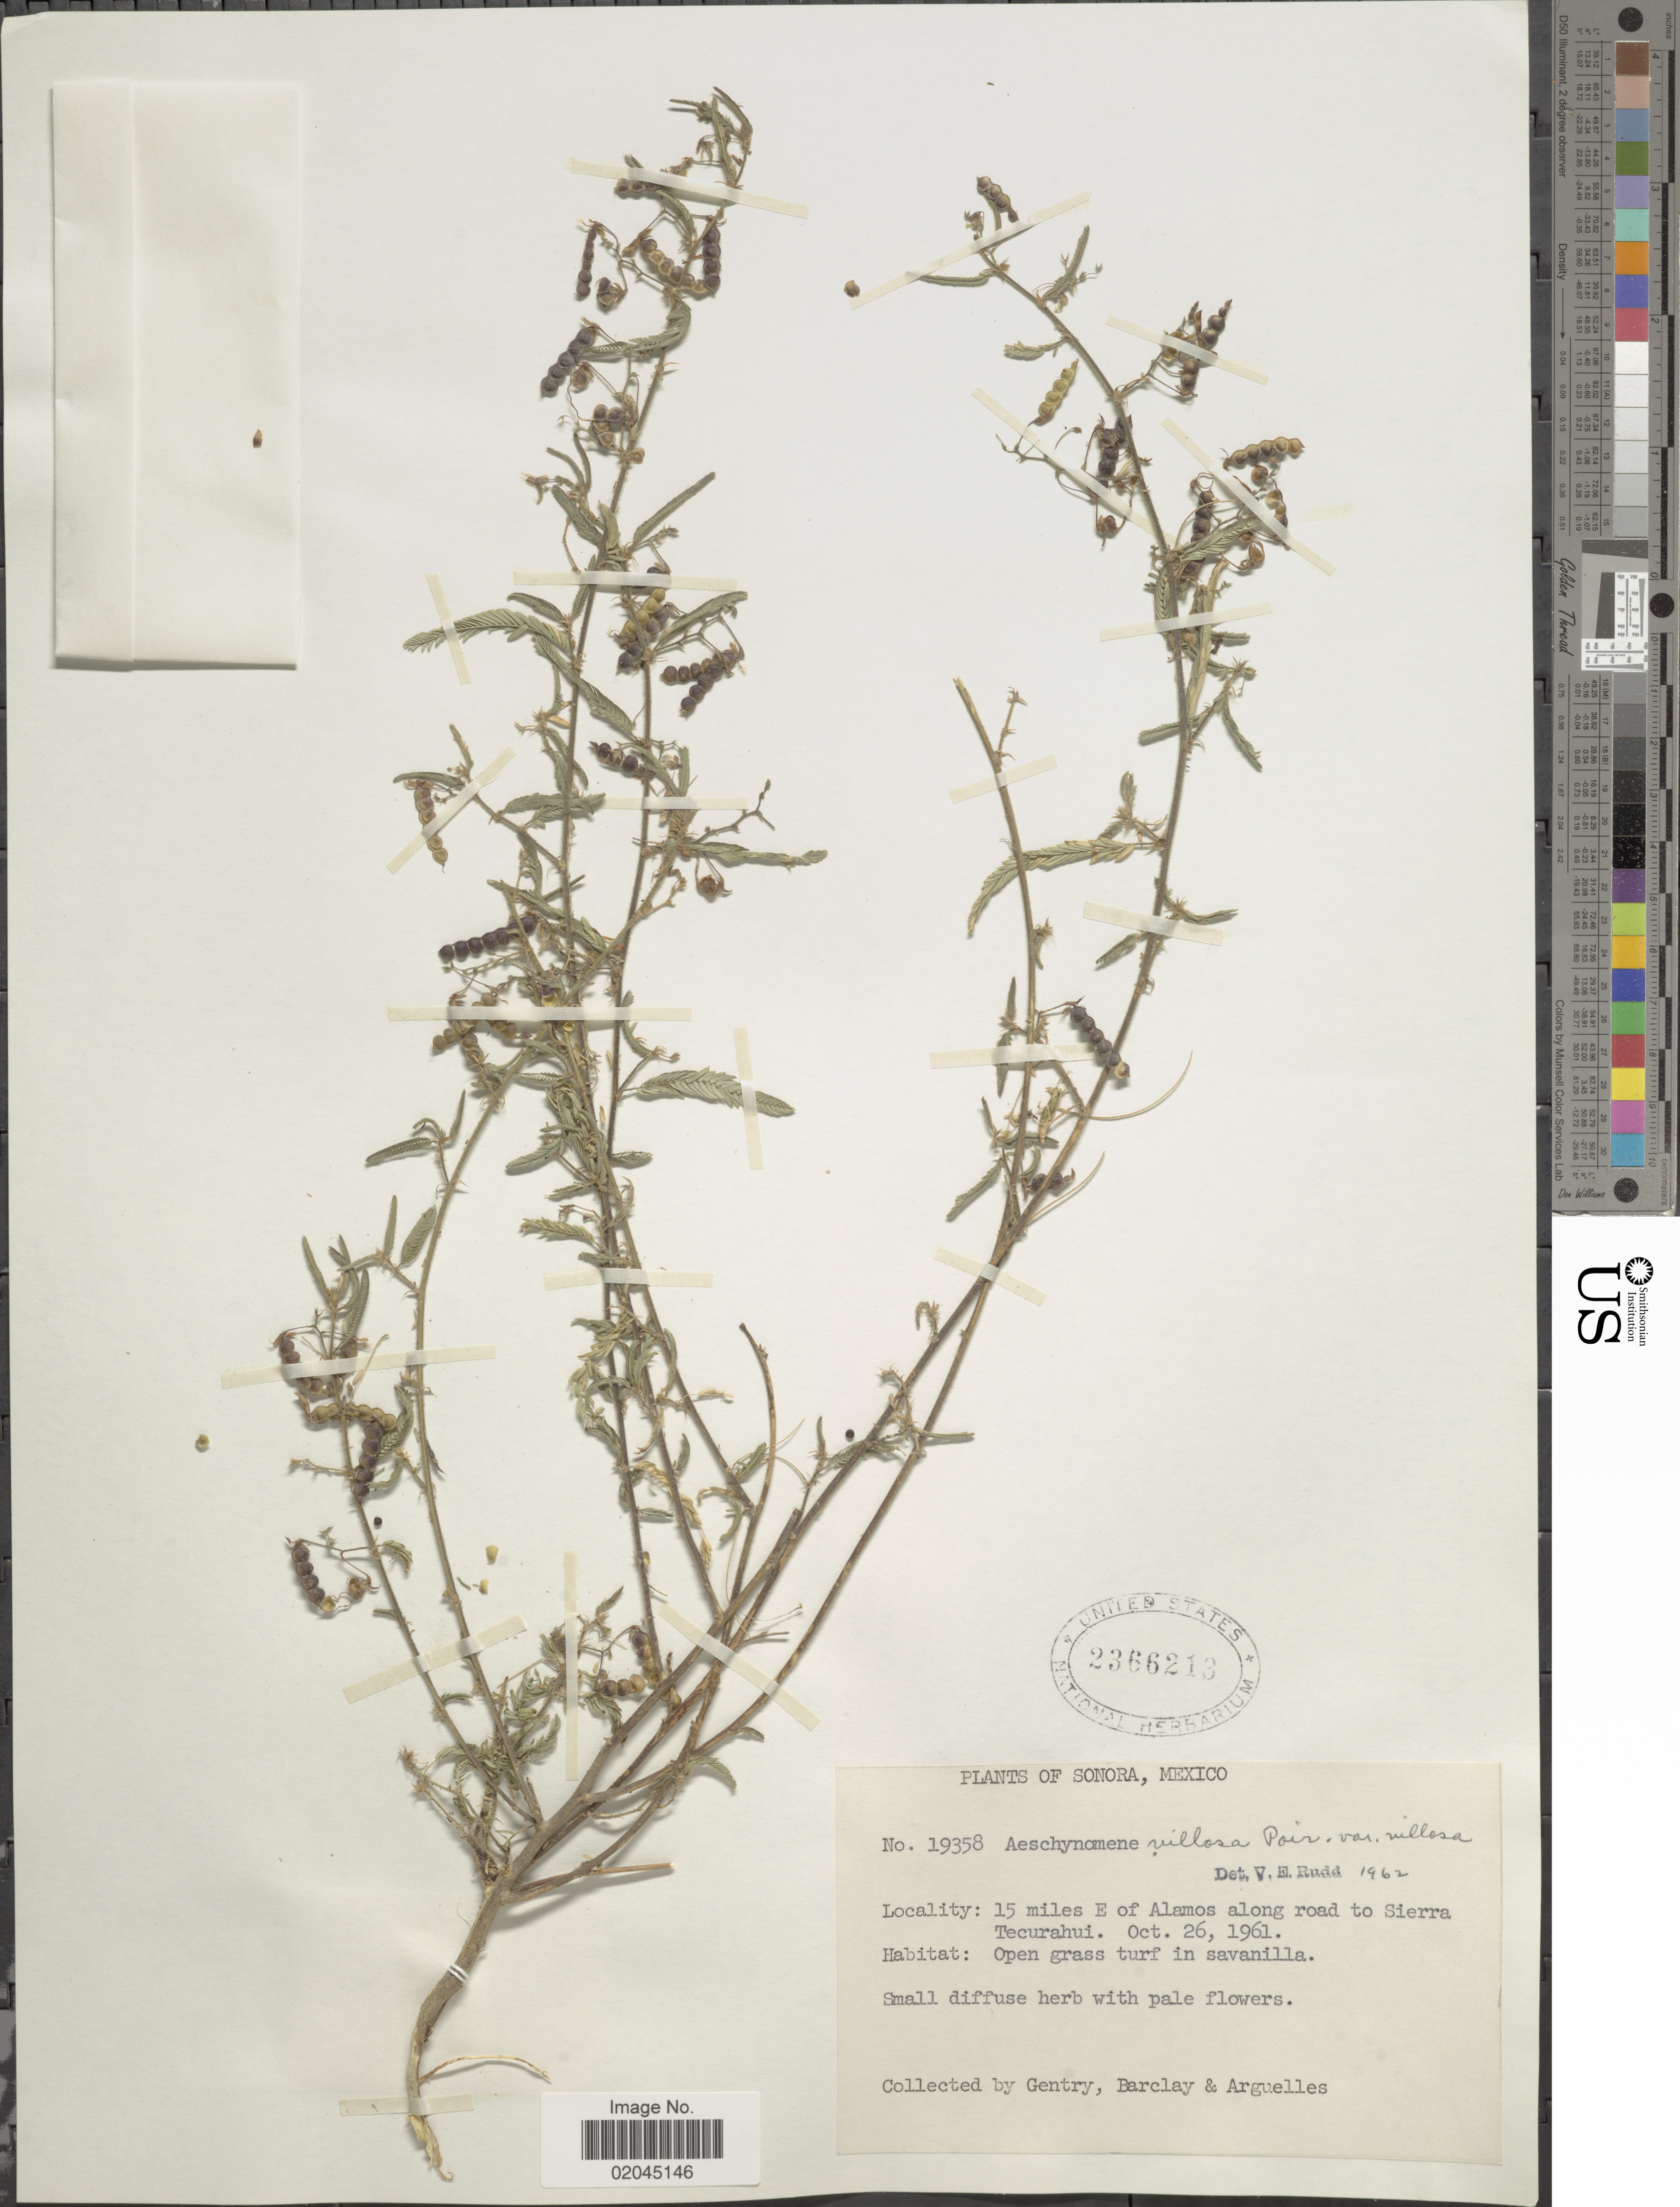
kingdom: Plantae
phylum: Tracheophyta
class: Magnoliopsida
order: Fabales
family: Fabaceae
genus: Aeschynomene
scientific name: Aeschynomene villosa var. villosa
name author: Poir.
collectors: Gentry, --, -- Barclay & Arguelles, --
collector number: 19358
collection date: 1961-10-26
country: Mexico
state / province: Sonora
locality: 15 miles E of Alamos along road to Sierra Recurahui, Open grass turf in savanilla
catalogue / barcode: US 2366213